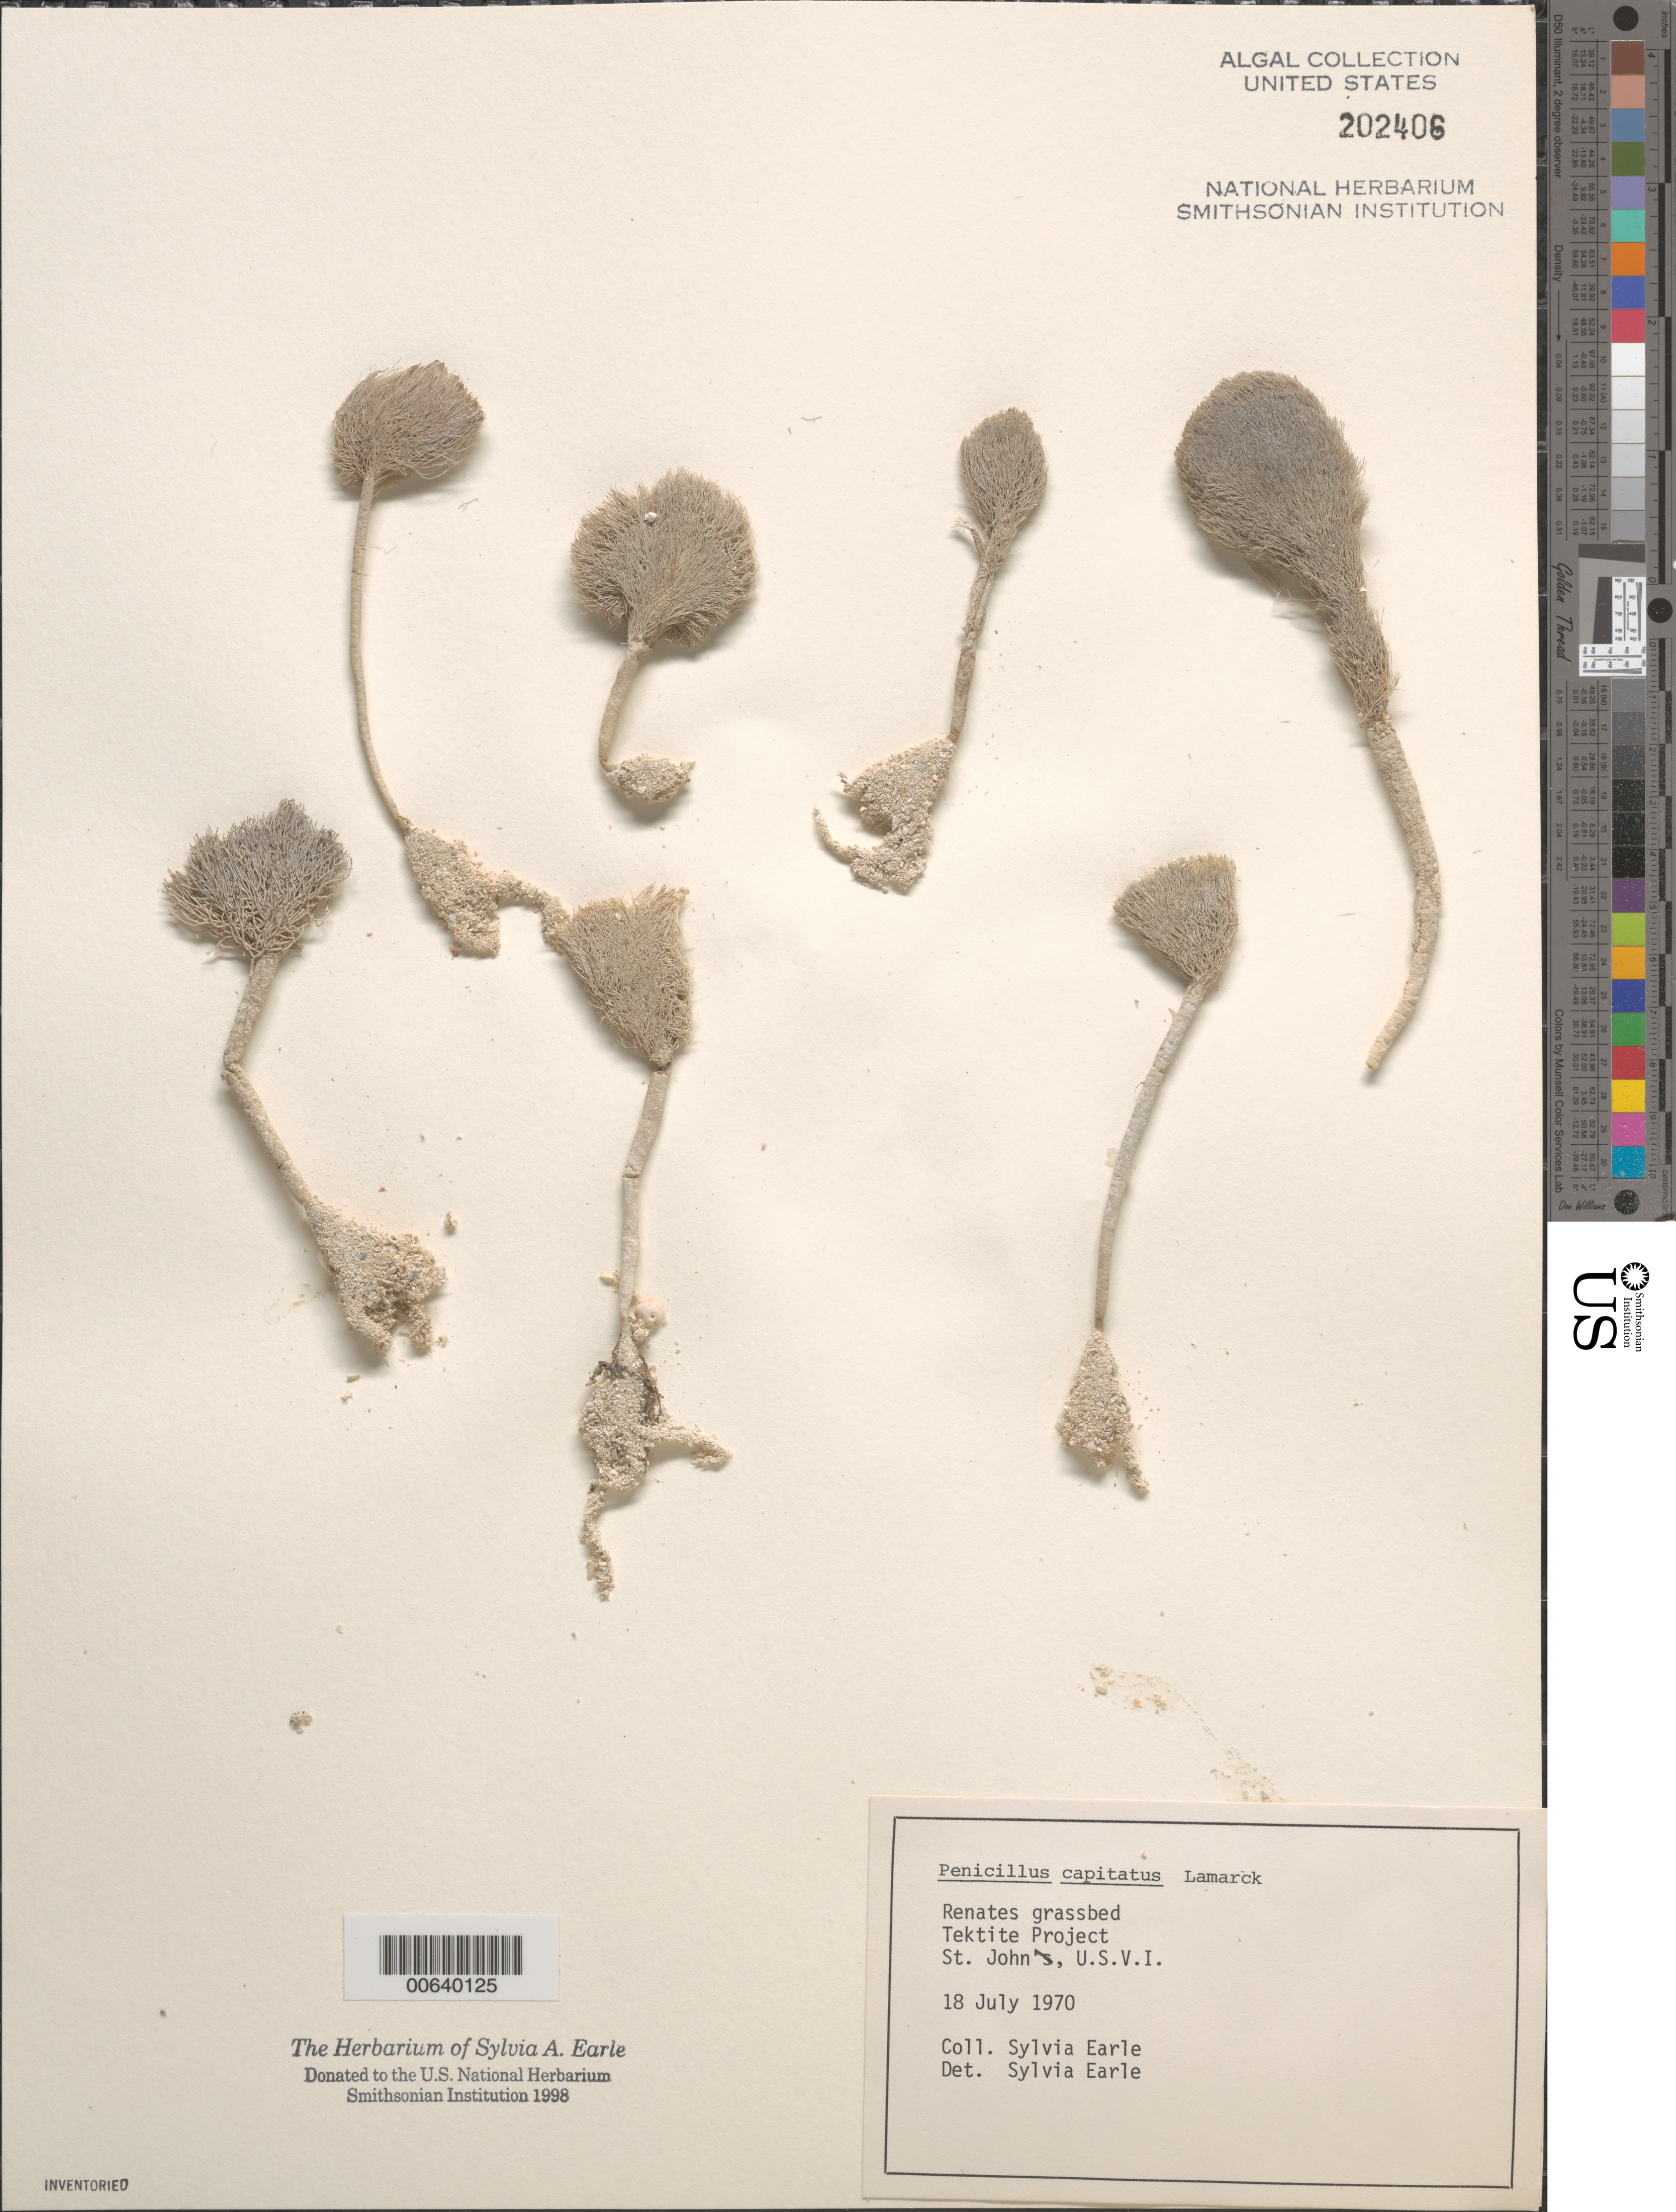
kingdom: Plantae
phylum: Chlorophyta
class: Ulvophyceae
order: Bryopsidales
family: Udoteaceae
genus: Penicillus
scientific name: Penicillus capitatus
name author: Lam.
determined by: Earle, S. A.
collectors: S. A. Earle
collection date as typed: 18 Jul 1970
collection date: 1970-07-18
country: U.S. Virgin Islands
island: St. John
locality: Tektite Project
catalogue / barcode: US 202406